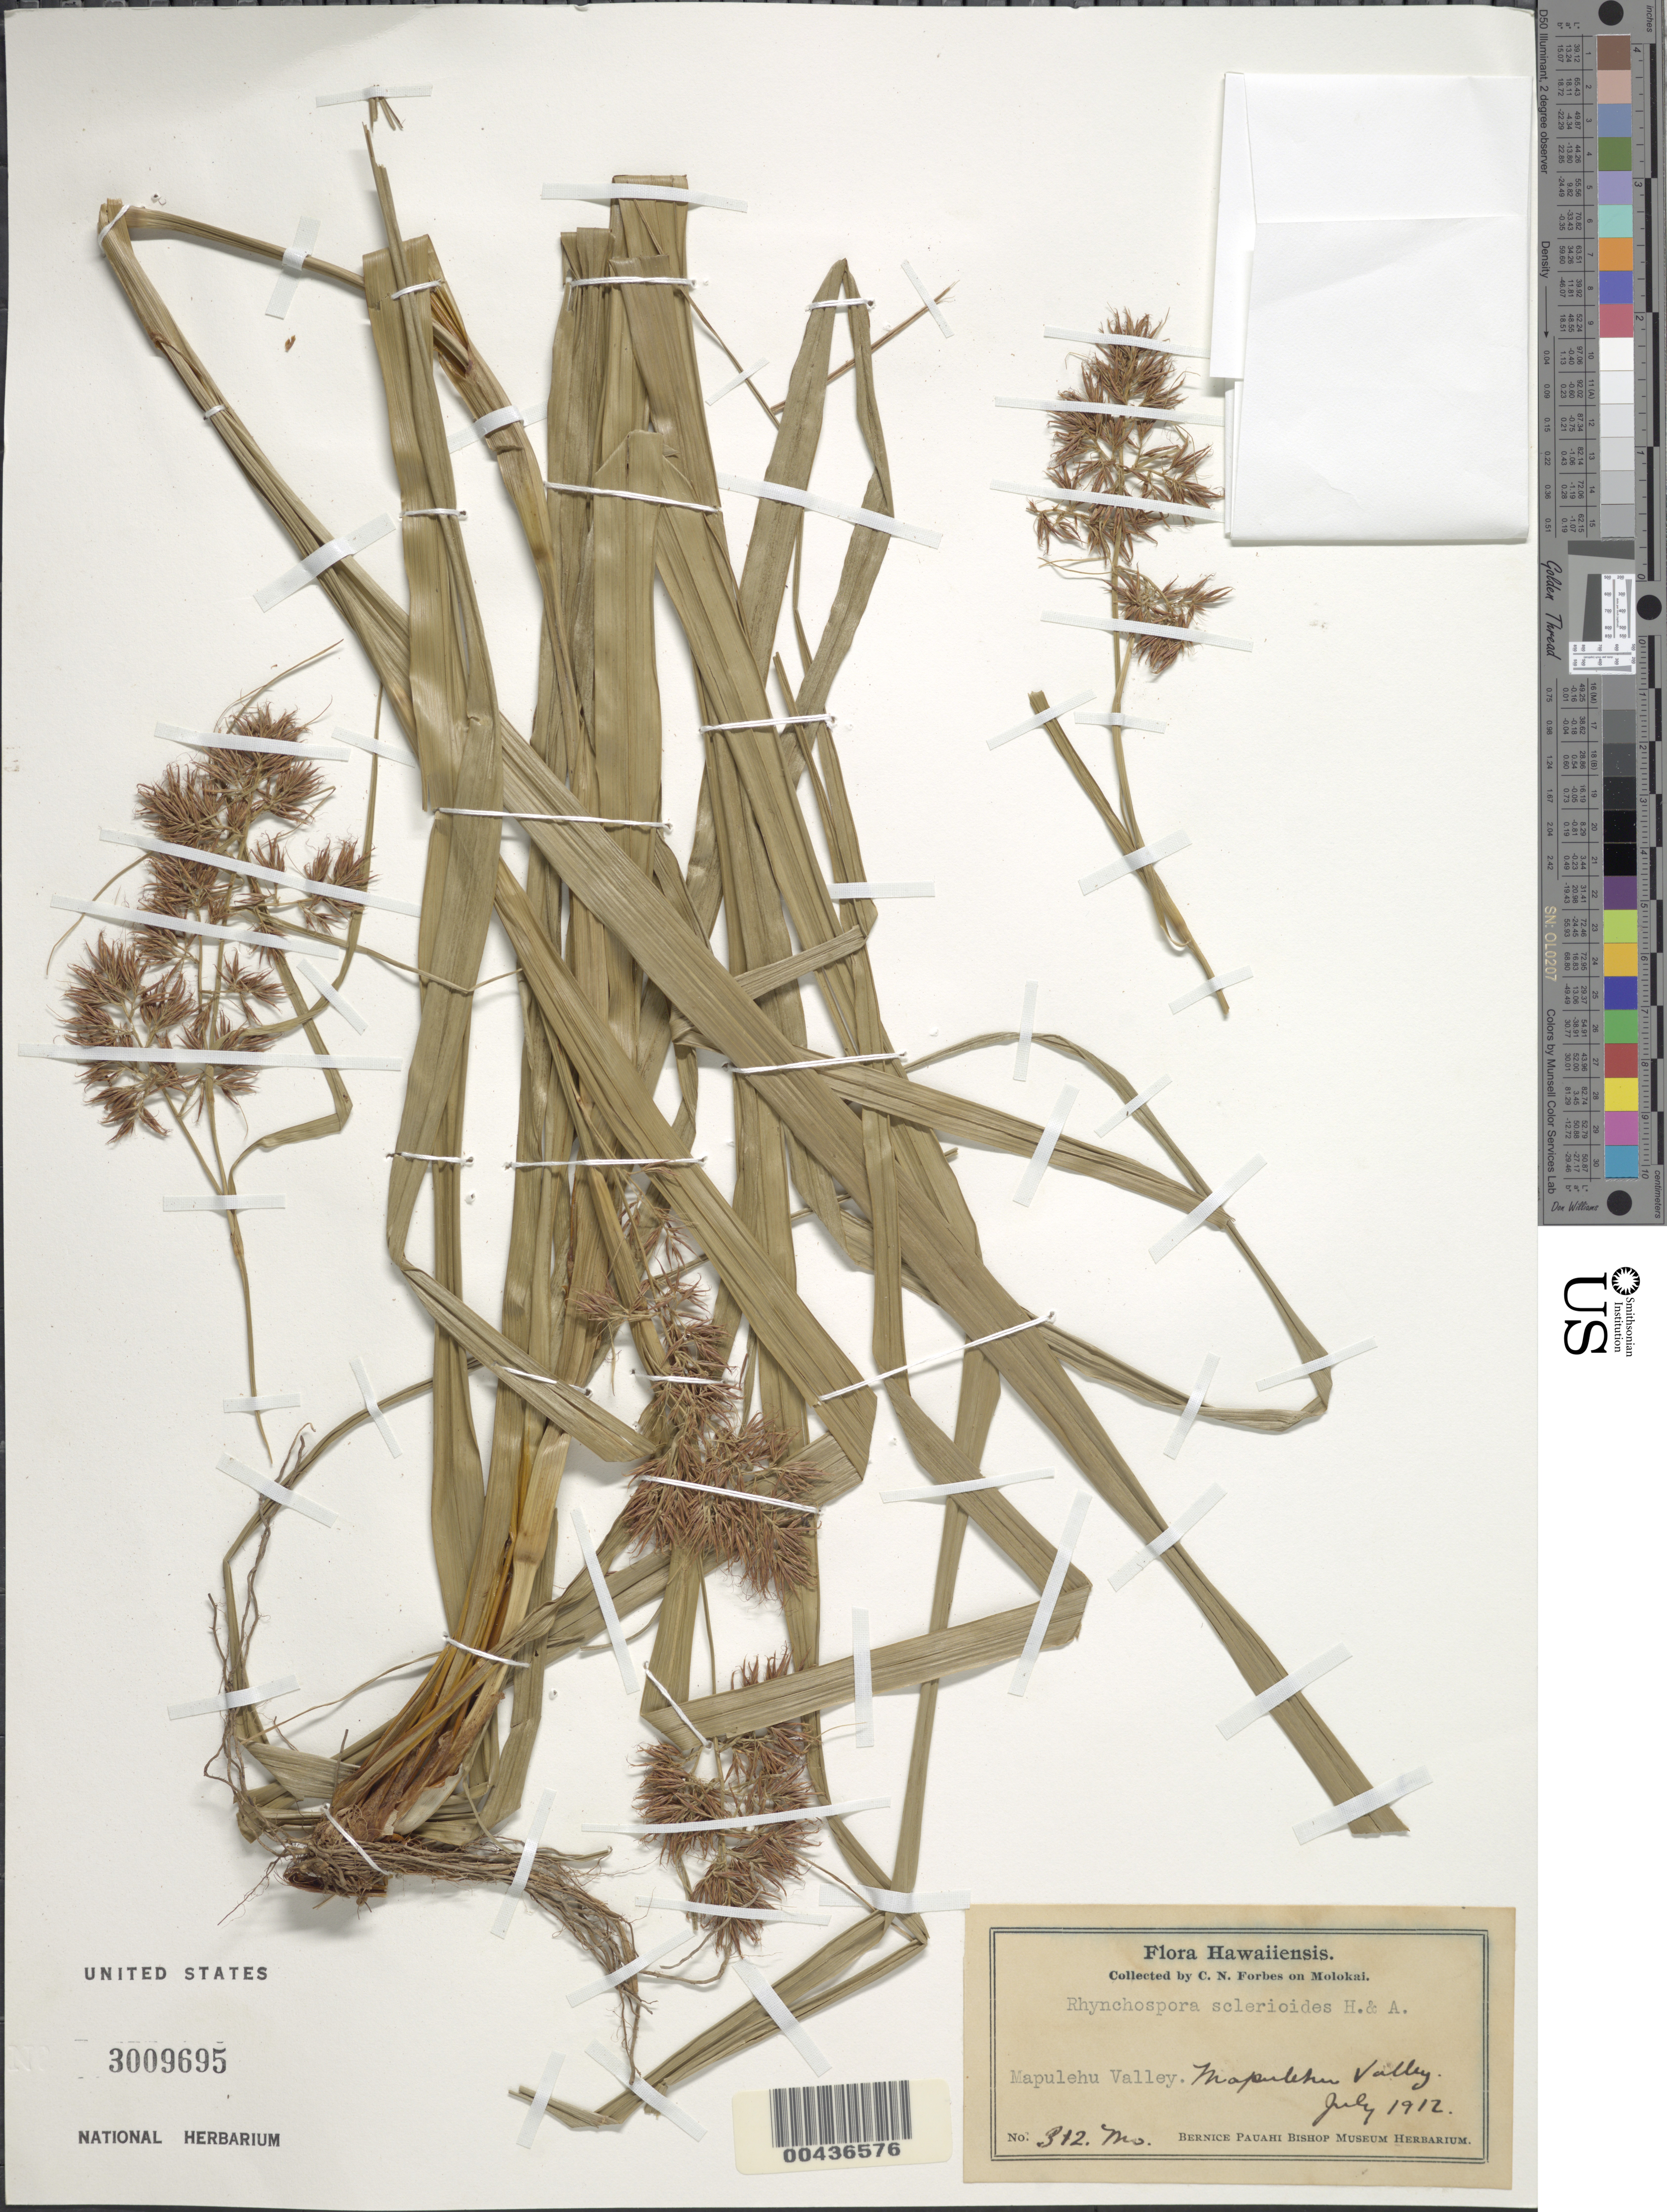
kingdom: Plantae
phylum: Tracheophyta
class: Liliopsida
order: Poales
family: Cyperaceae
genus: Rhynchospora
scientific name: Rhynchospora sclerioides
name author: Hook. & Arn.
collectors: C. N. Forbes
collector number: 312.Mo.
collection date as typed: Jul 1912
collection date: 1912-07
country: United States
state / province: Hawaii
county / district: Maui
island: Moloka'i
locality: Mapulehu Valley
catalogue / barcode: US 3009695